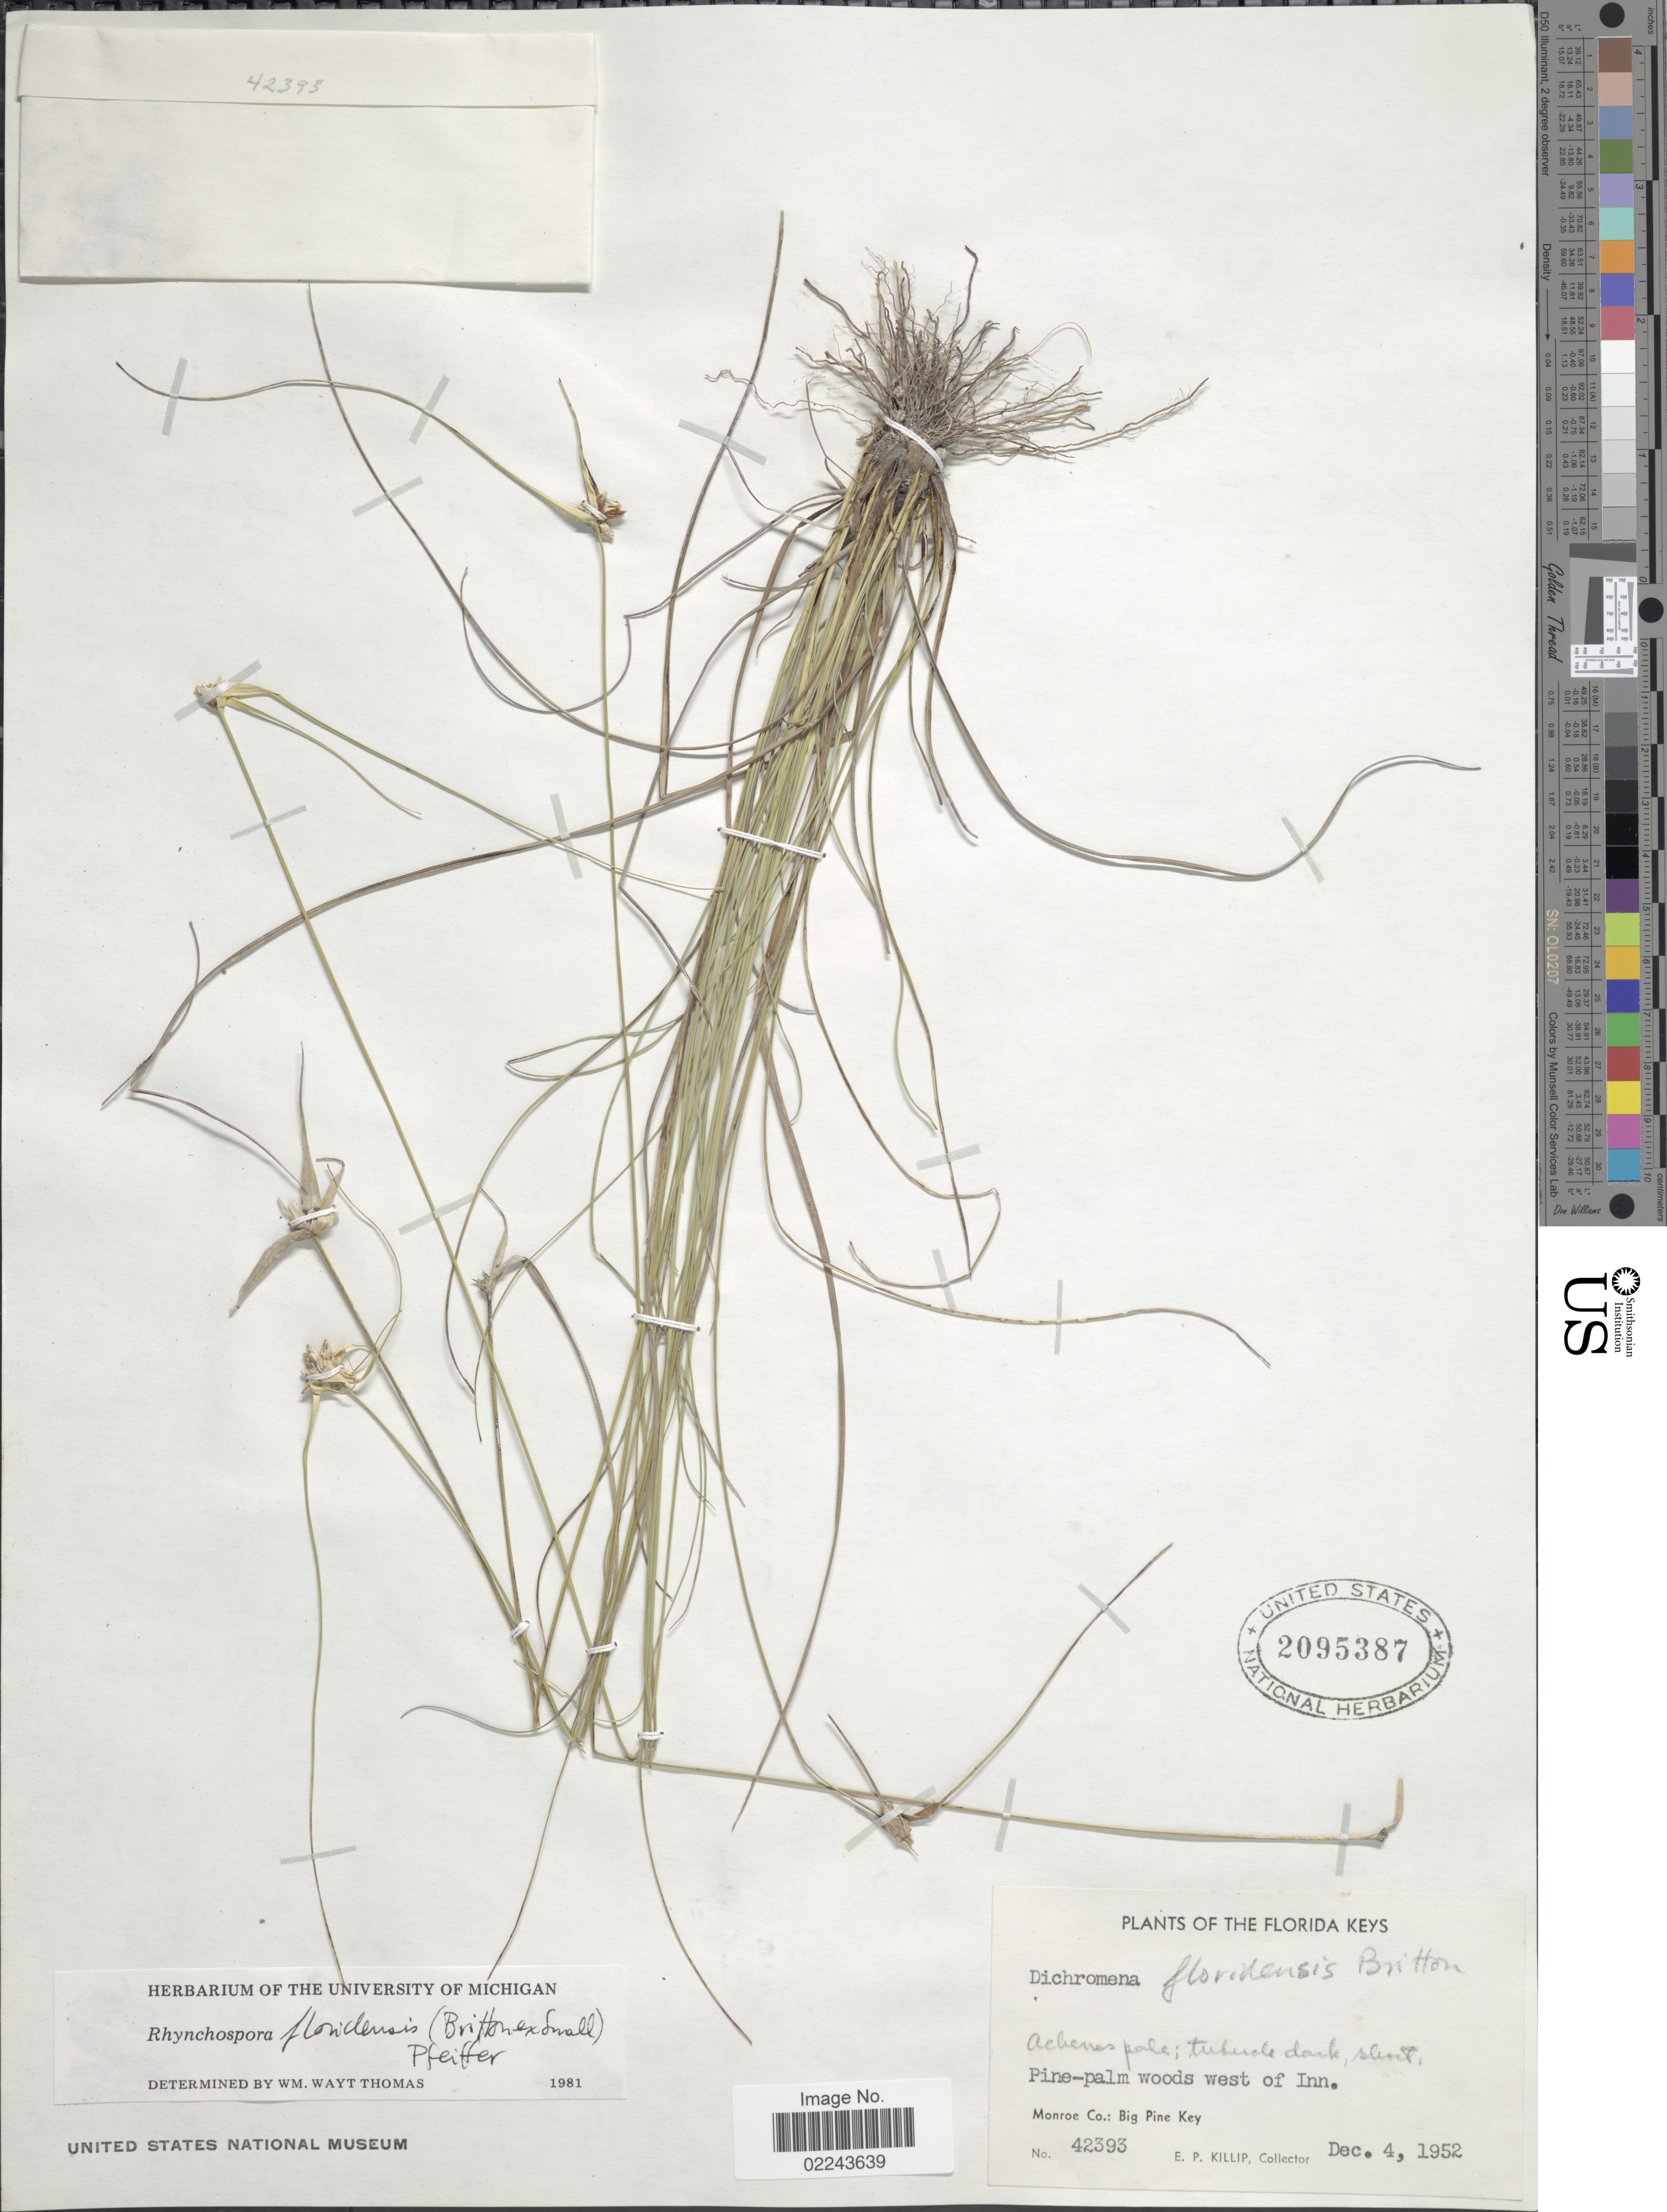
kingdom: Plantae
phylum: Tracheophyta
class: Liliopsida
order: Poales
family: Cyperaceae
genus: Rhynchospora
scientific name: Rhynchospora floridensis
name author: (Britton ex Small) H. Pfeiff.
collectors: E. P. Killip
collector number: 42393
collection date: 1952-12-04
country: United States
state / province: Florida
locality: The Florida Keys, west of Inn, Monroe Co, Big Pine Key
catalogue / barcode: US 2095387